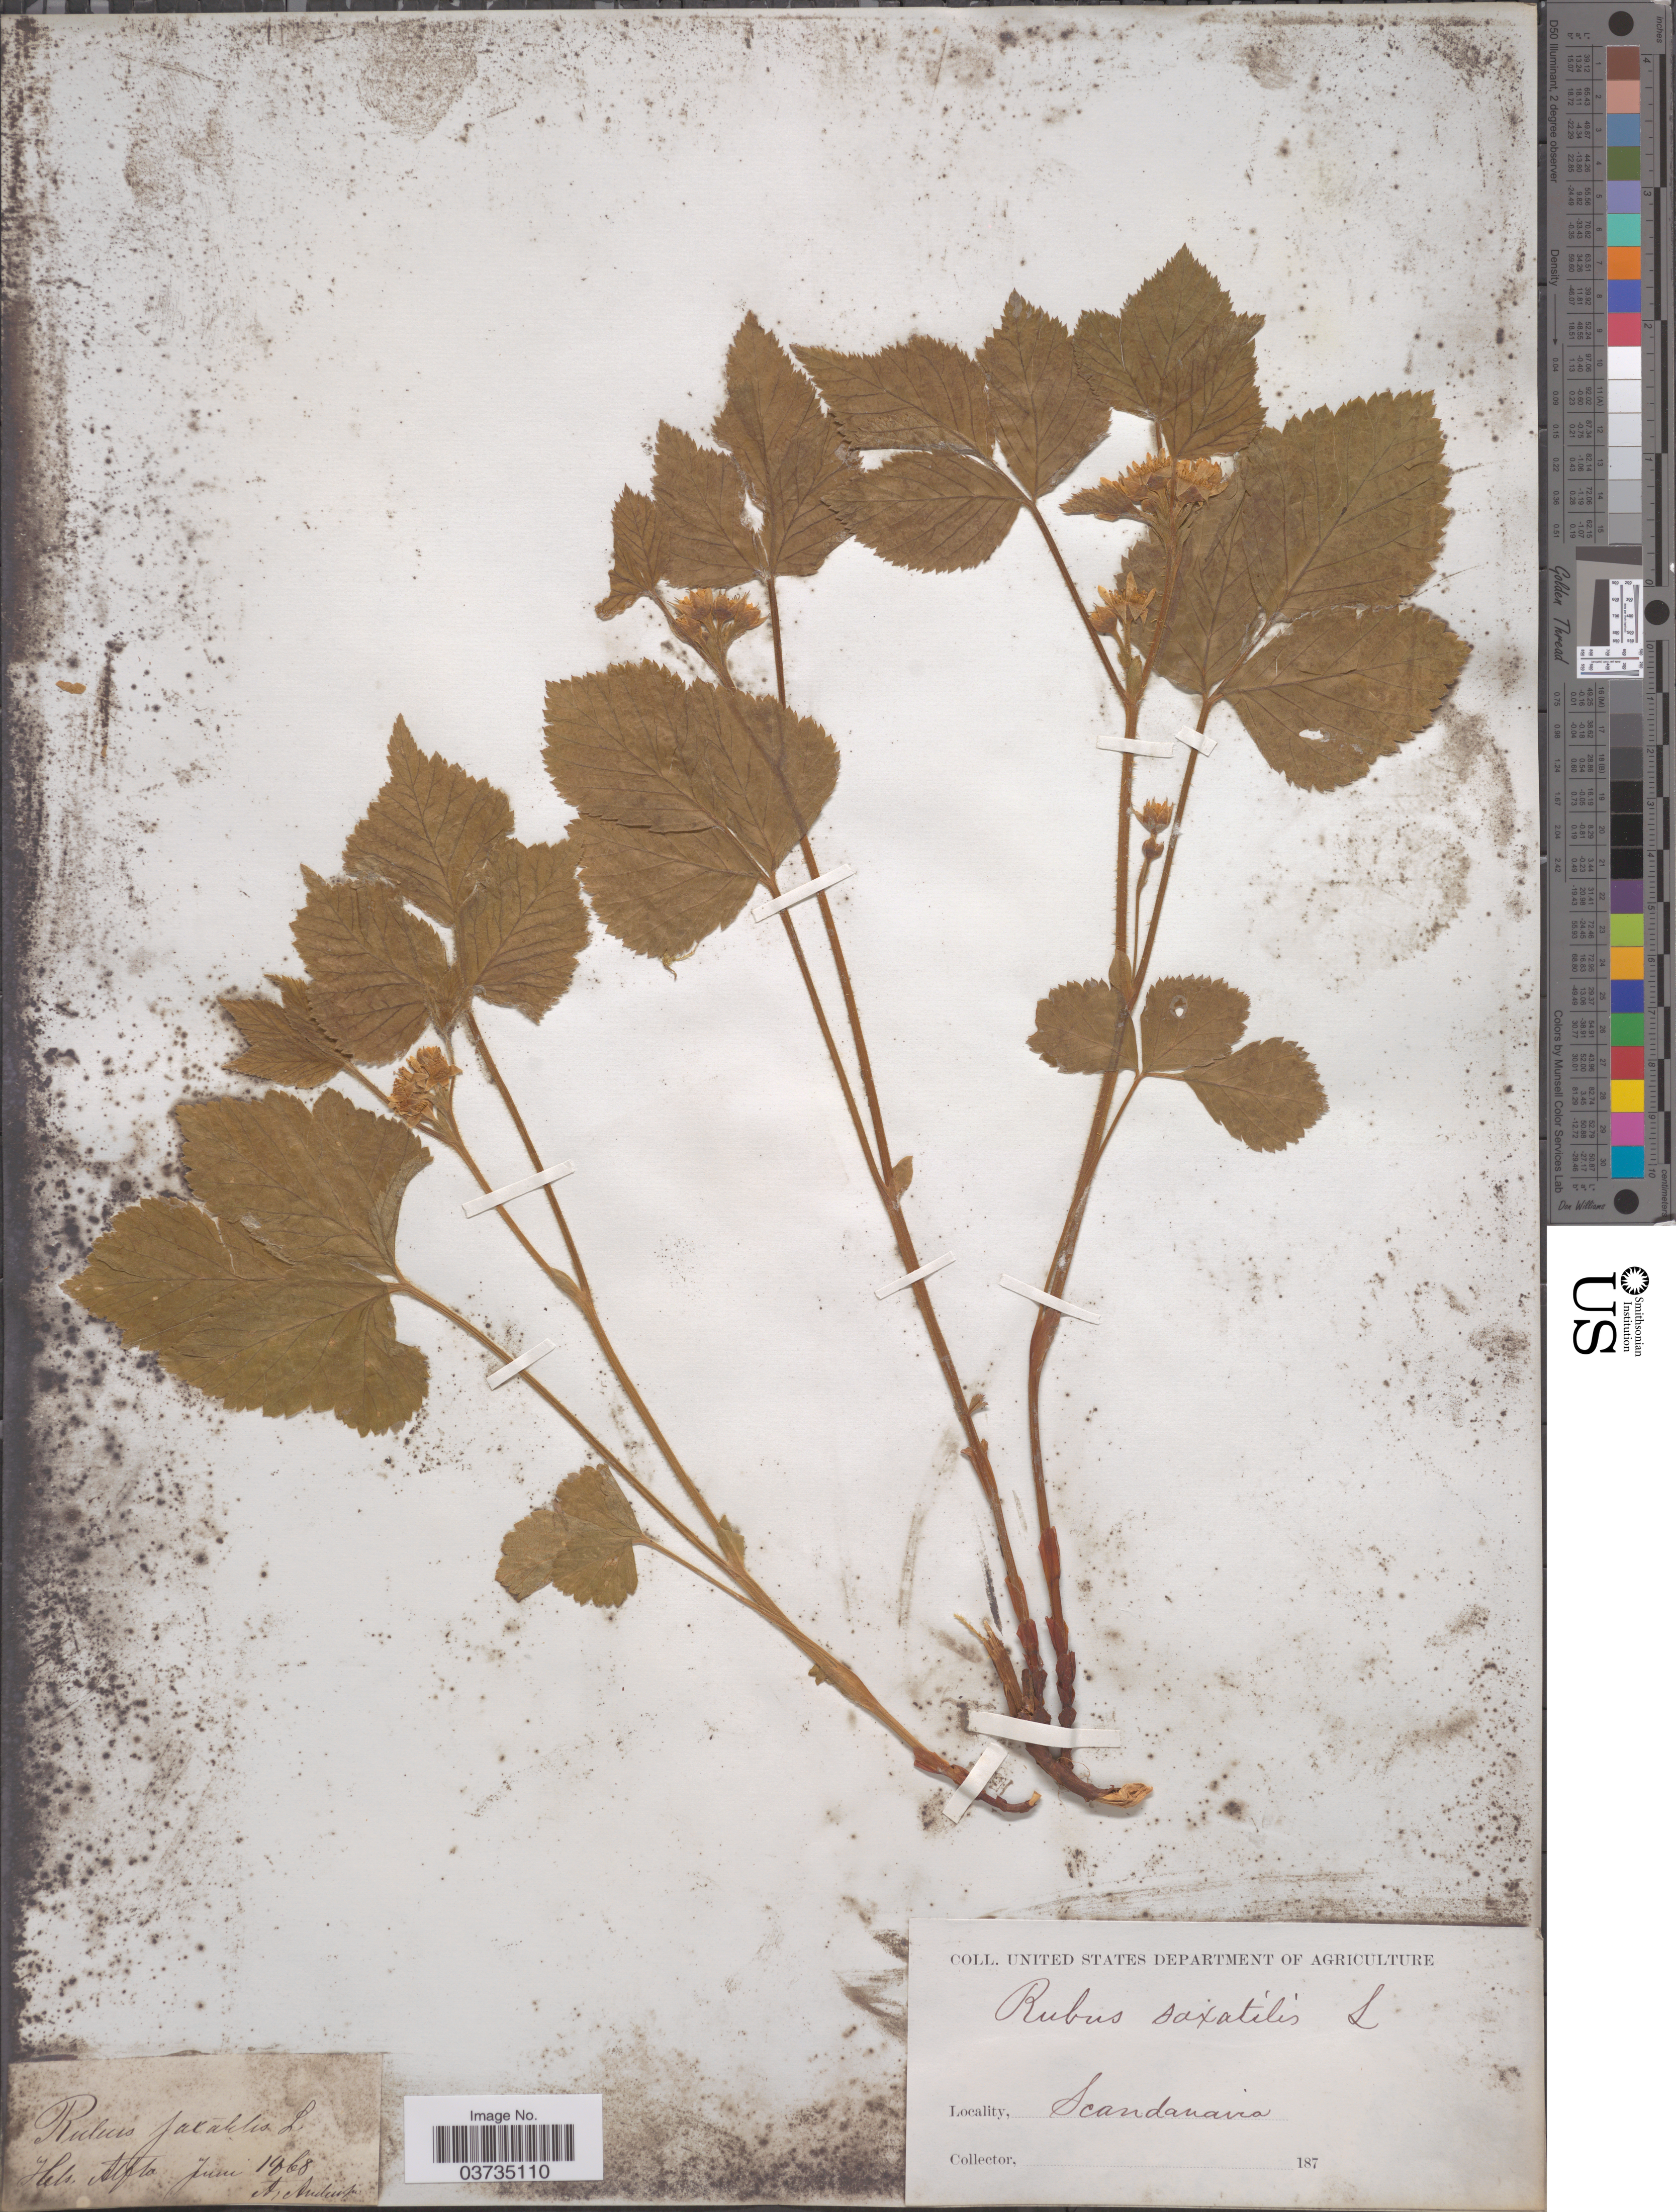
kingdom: Plantae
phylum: Tracheophyta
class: Magnoliopsida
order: Rosales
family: Rosaceae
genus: Rubus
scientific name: Rubus saxatilis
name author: L.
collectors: A. Andersson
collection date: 1868-06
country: Sweden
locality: Scandanavia. Hels. Alfta.